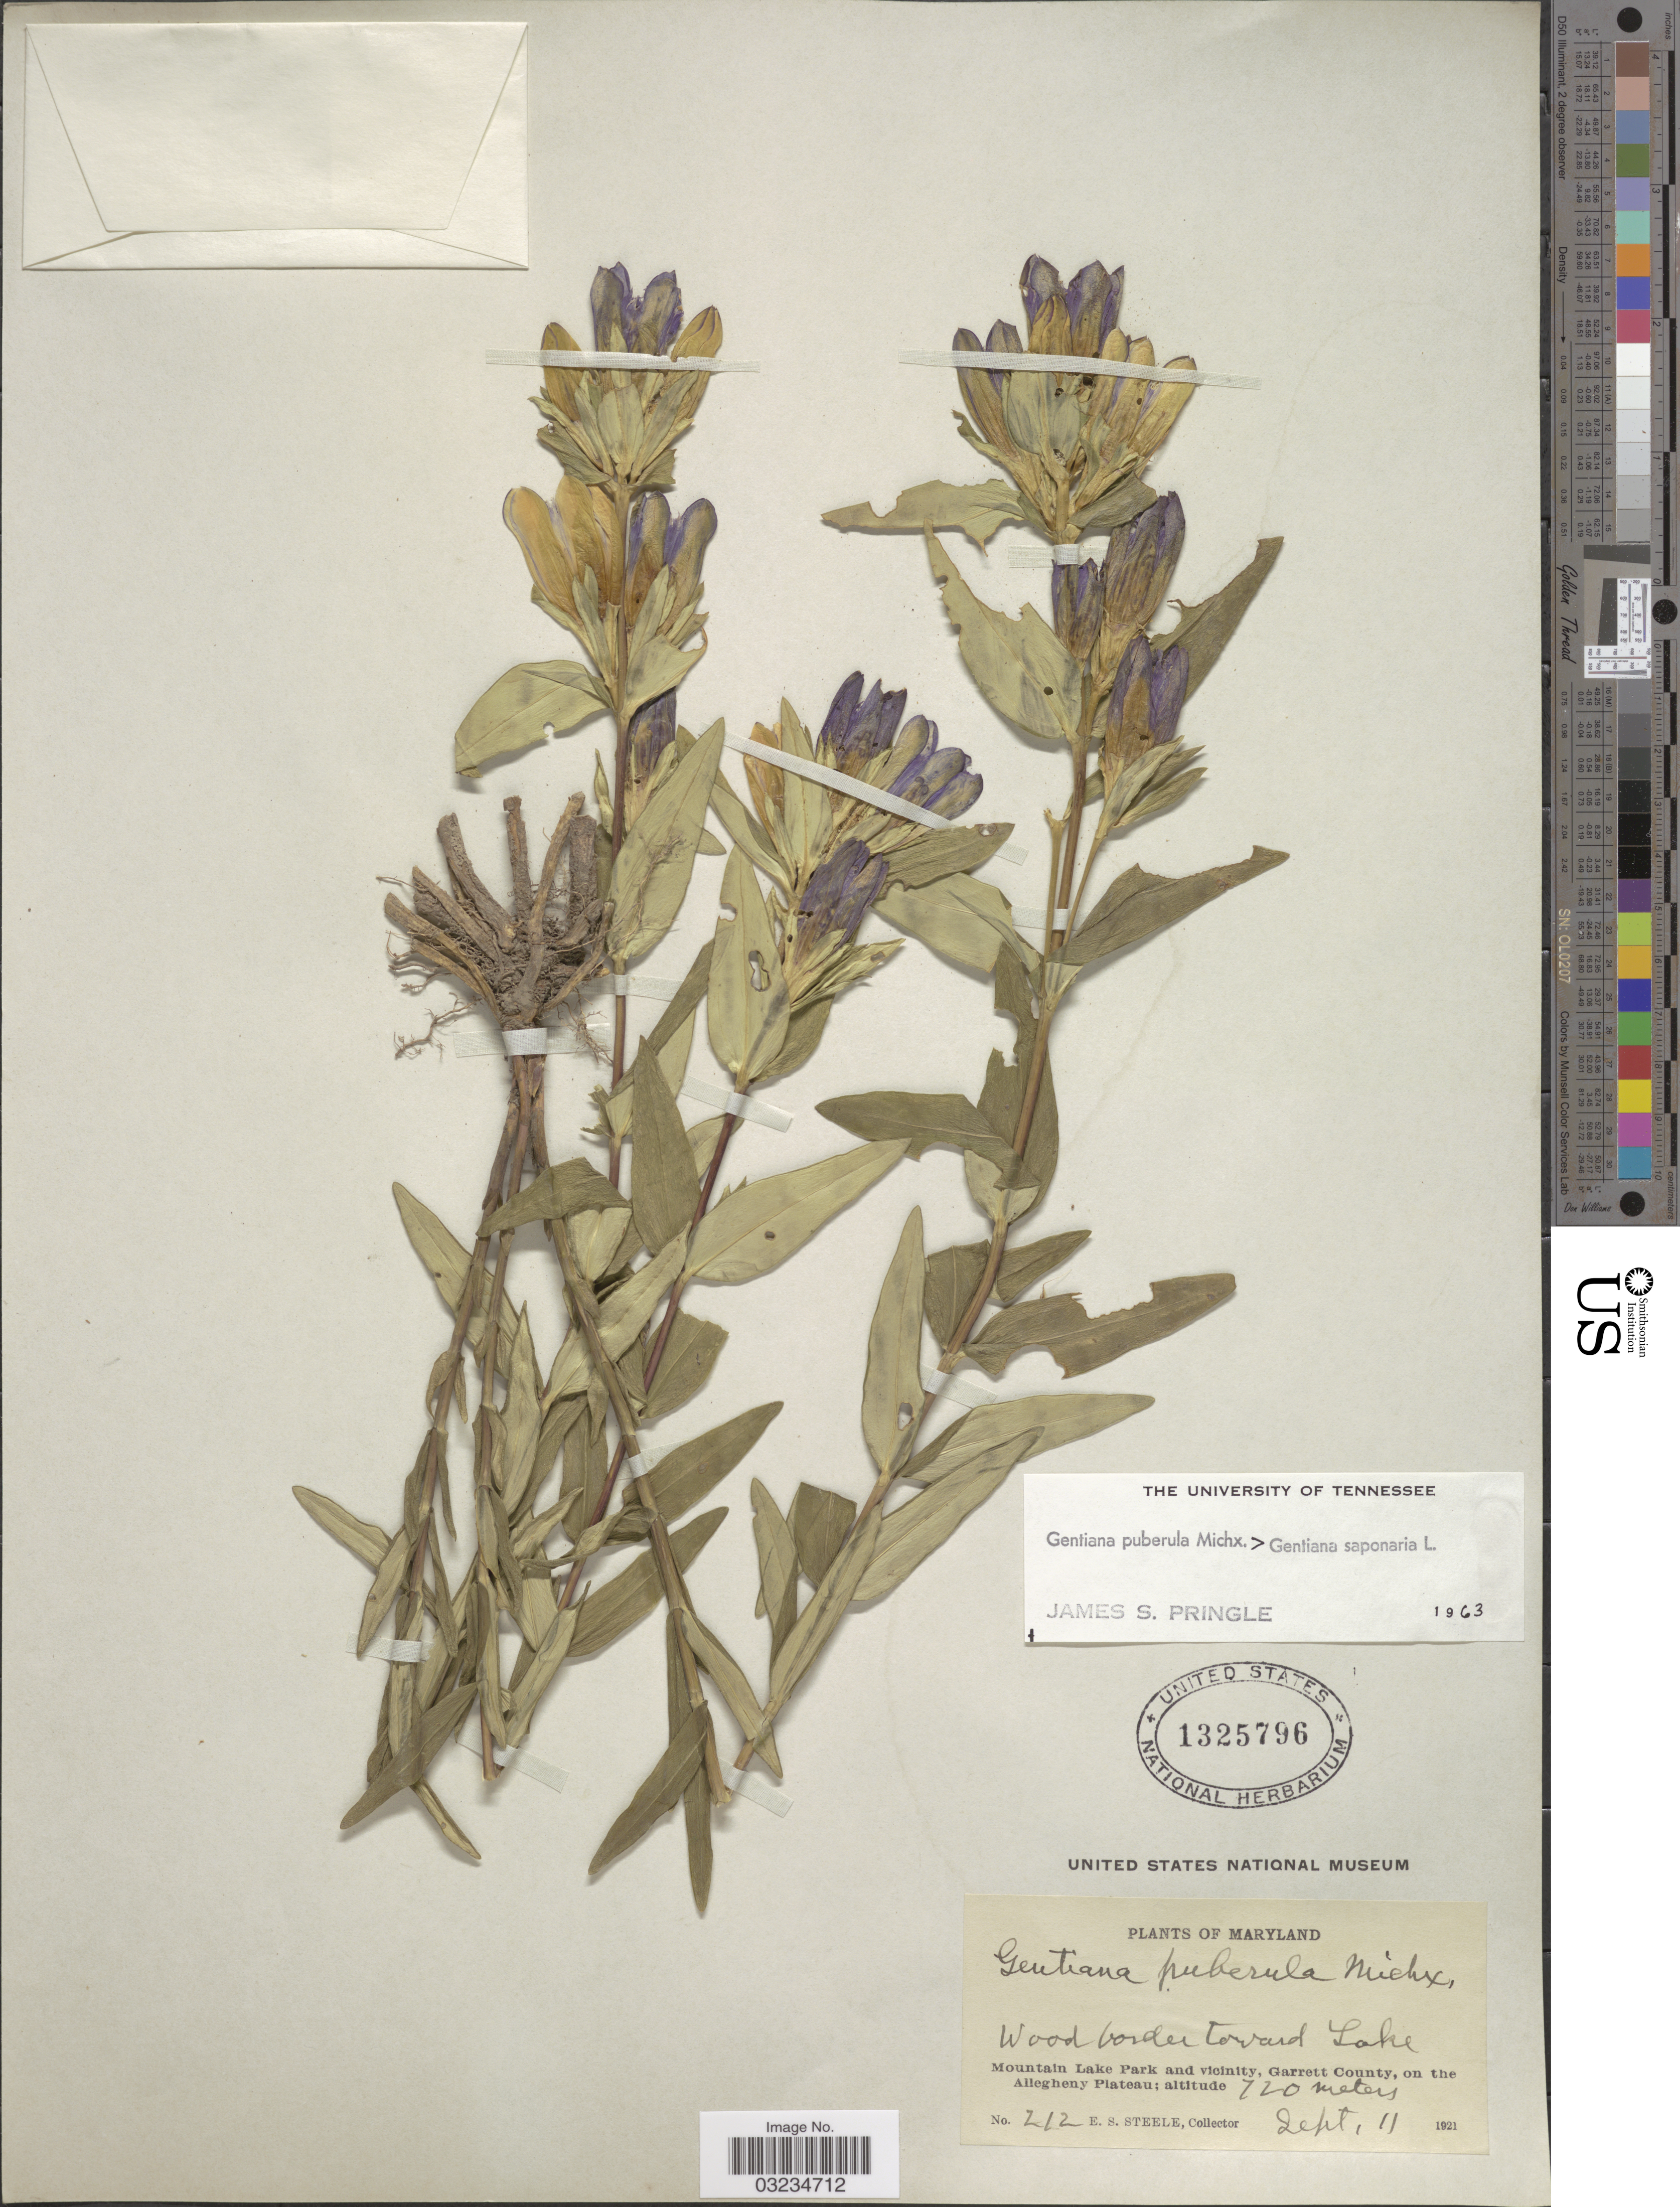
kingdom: Plantae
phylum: Tracheophyta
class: Magnoliopsida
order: Gentianales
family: Gentianaceae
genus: Gentiana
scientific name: Gentiana puberula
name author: Michx.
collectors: E. Steele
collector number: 212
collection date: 1921-09-11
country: United States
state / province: Maryland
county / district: Garrett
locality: Wood border toward Lake. Mountain Lake Park and vicinity, Garrett County, on the Allegheny Plateau.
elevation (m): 720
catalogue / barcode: US 1325796